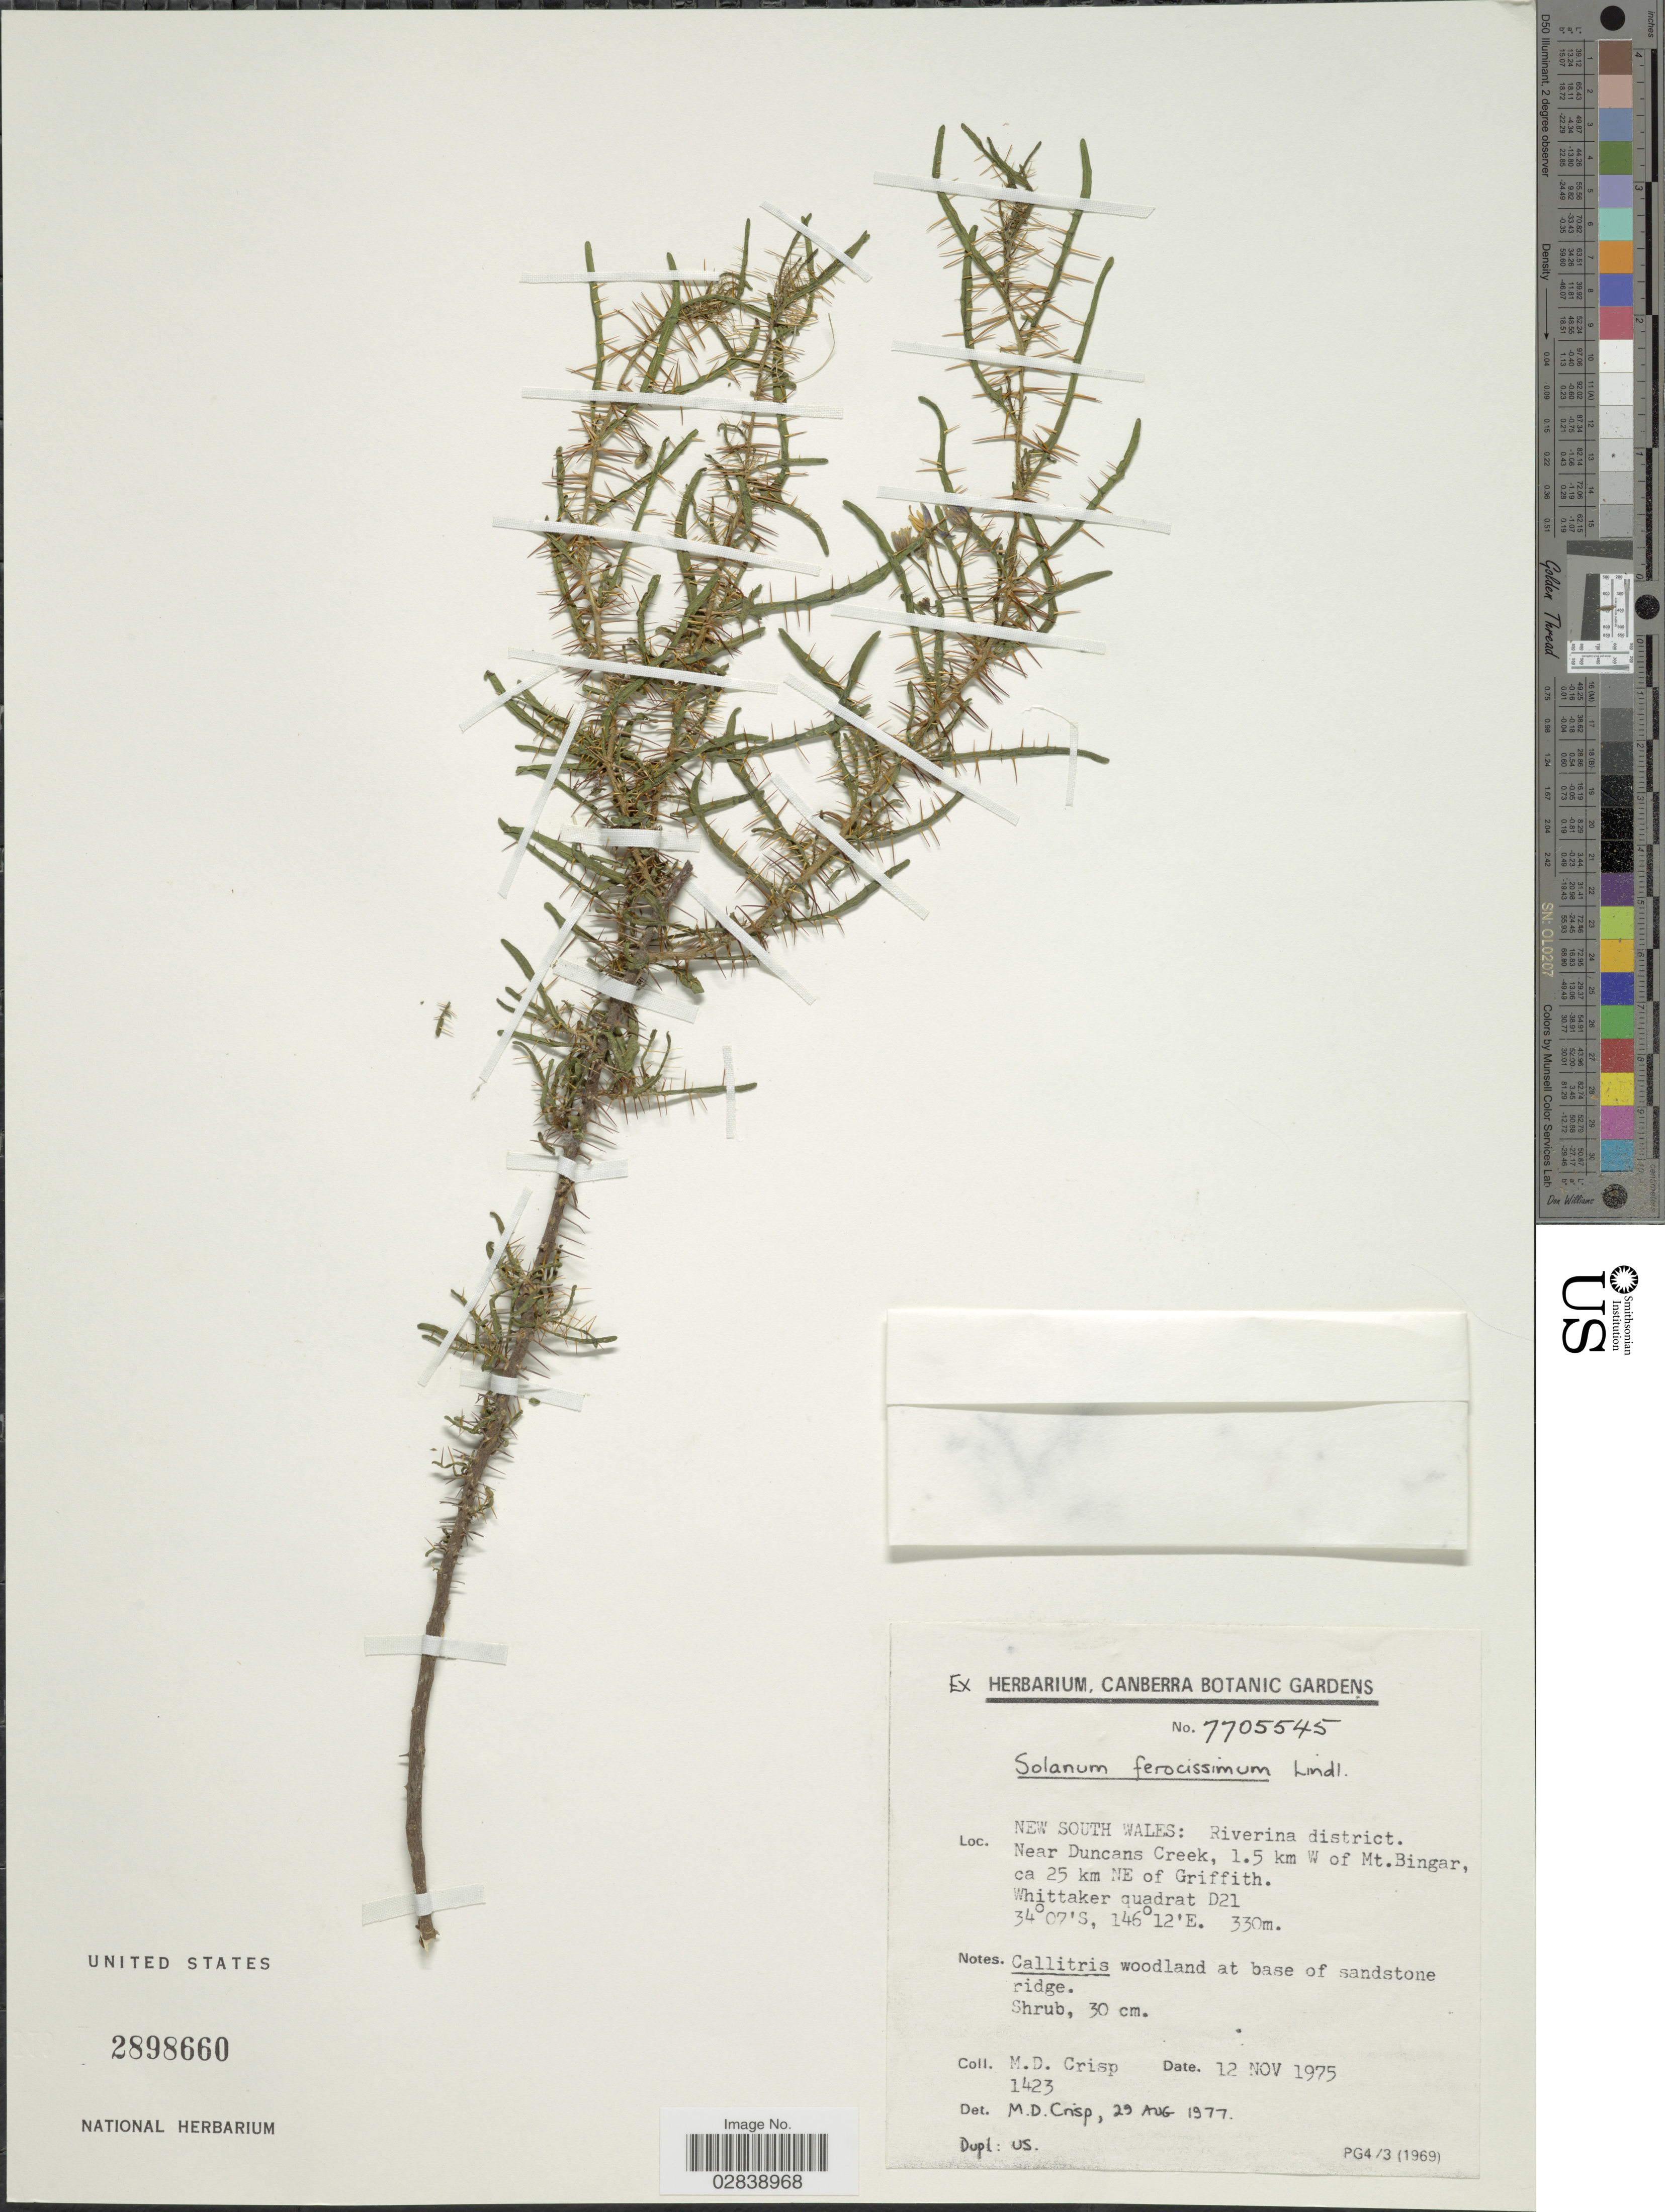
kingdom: Plantae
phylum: Tracheophyta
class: Magnoliopsida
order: Solanales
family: Solanaceae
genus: Solanum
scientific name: Solanum ferocissimum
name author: Lindl.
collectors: M. Crisp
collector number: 1423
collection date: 1975-11-12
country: Australia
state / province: New South Wales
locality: Riverina district. Near Duncans Creek, 1.5 km W of Mt. Bingar, ca 25 km NE of Griffith. Whittaker quadrat D21.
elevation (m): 330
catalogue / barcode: US 2898660